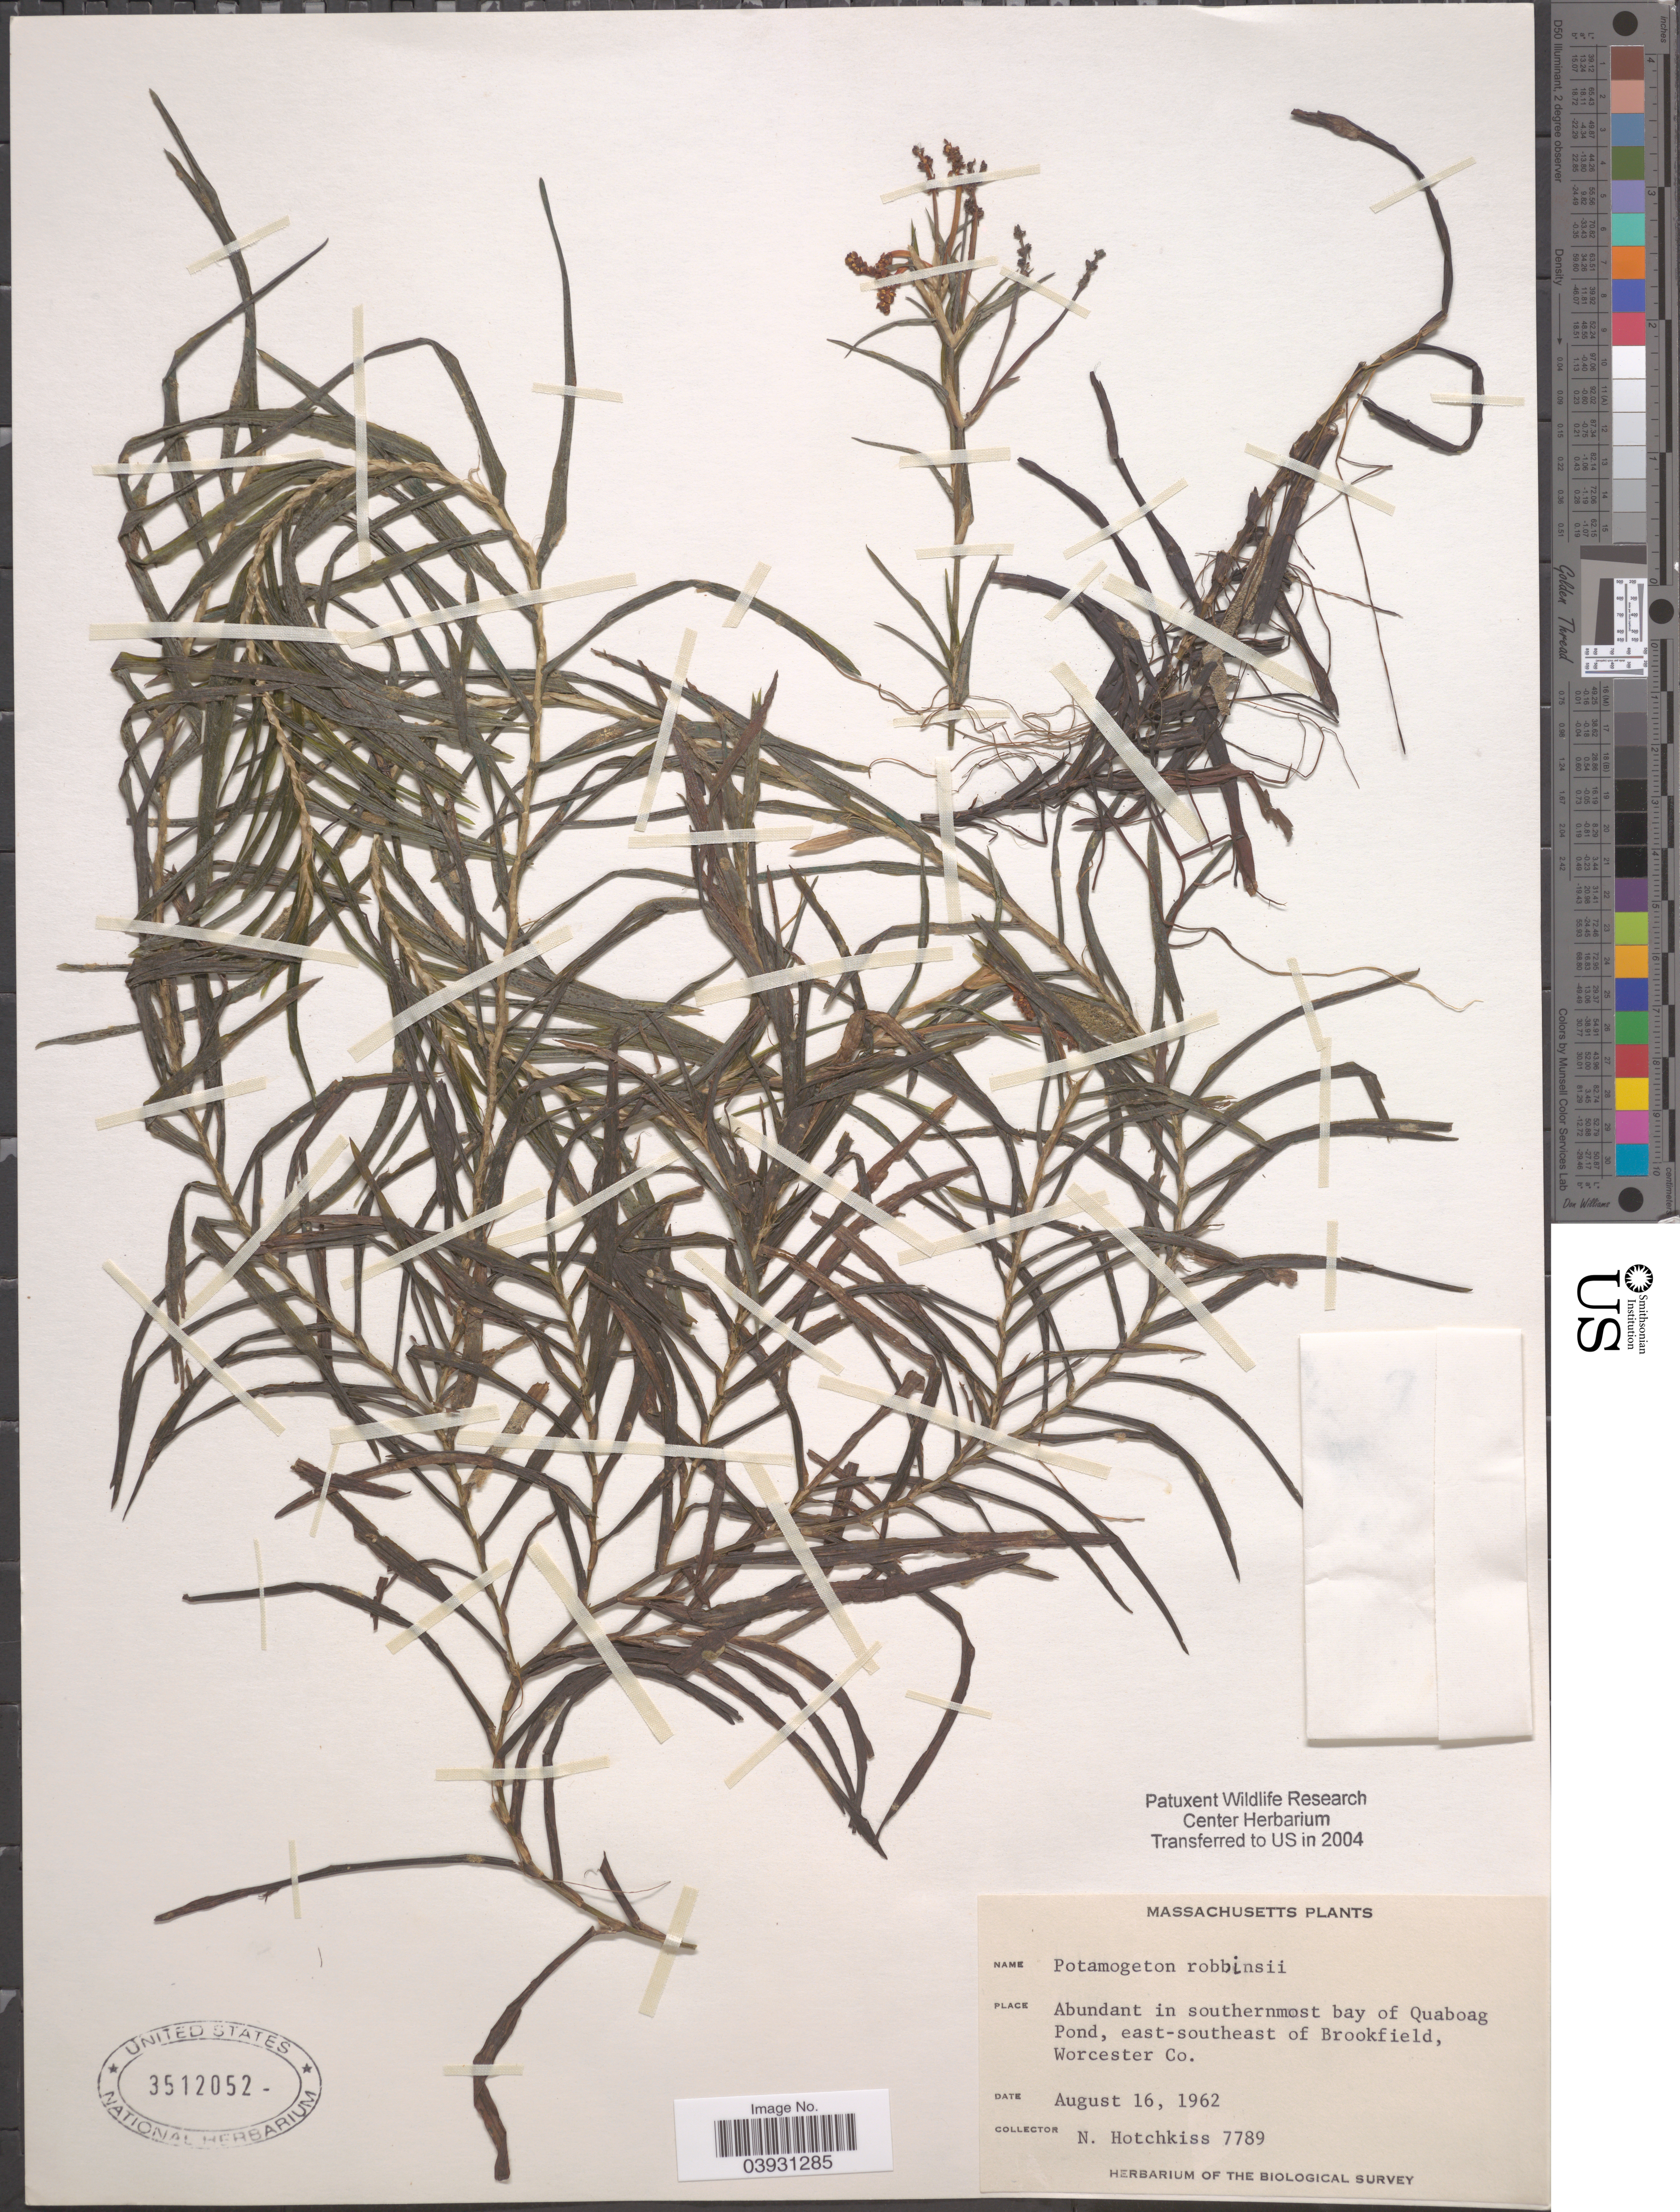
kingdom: Plantae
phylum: Tracheophyta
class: Liliopsida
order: Alismatales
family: Potamogetonaceae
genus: Potamogeton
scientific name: Potamogeton robbinsii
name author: Oakes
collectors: N. Hotchkiss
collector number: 7789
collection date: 1962-08-16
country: United States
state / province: Massachusetts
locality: In southernmost bay of Quaboag Pond, east-southeast of Brookfield, Worcester Co.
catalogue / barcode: US 3512052